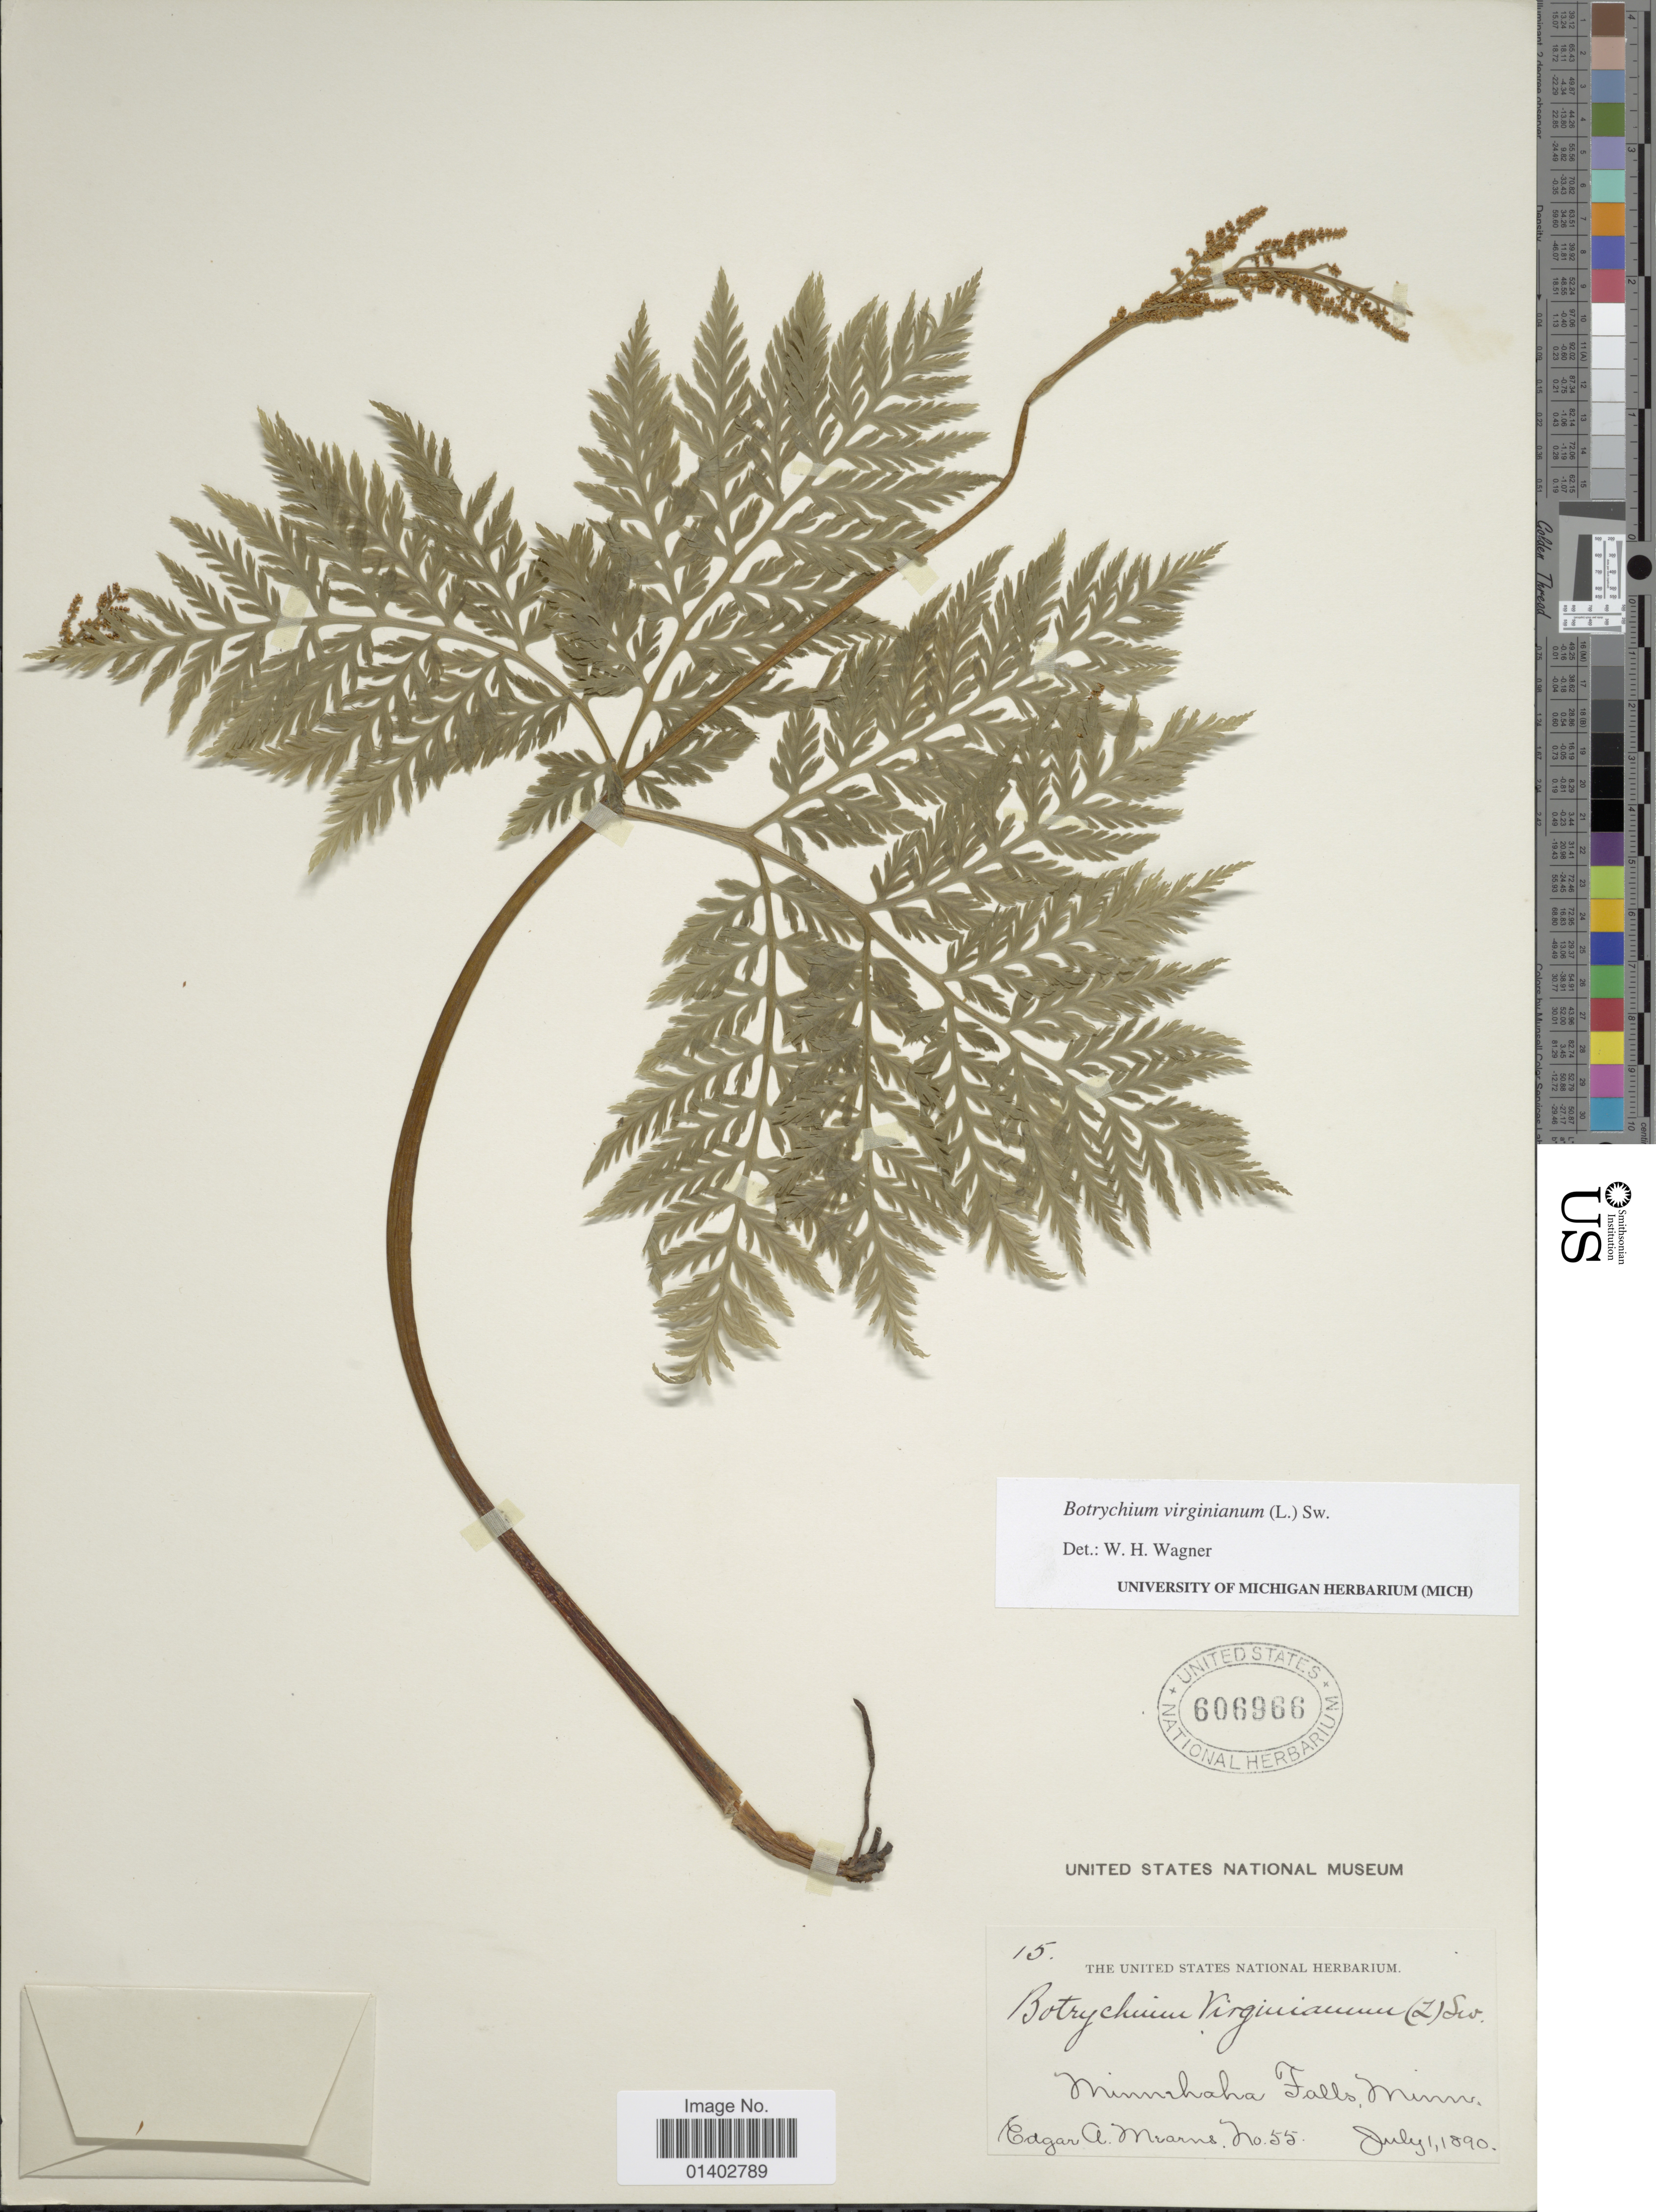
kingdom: Plantae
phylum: Tracheophyta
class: Polypodiopsida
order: Ophioglossales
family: Ophioglossaceae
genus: Botrychium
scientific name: Botrychium virginianum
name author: (L.) Sw.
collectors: E. A. Mearns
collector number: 55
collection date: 1890-07-01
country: United States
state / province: Minnesota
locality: Minnahaha Falls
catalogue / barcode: US 606966